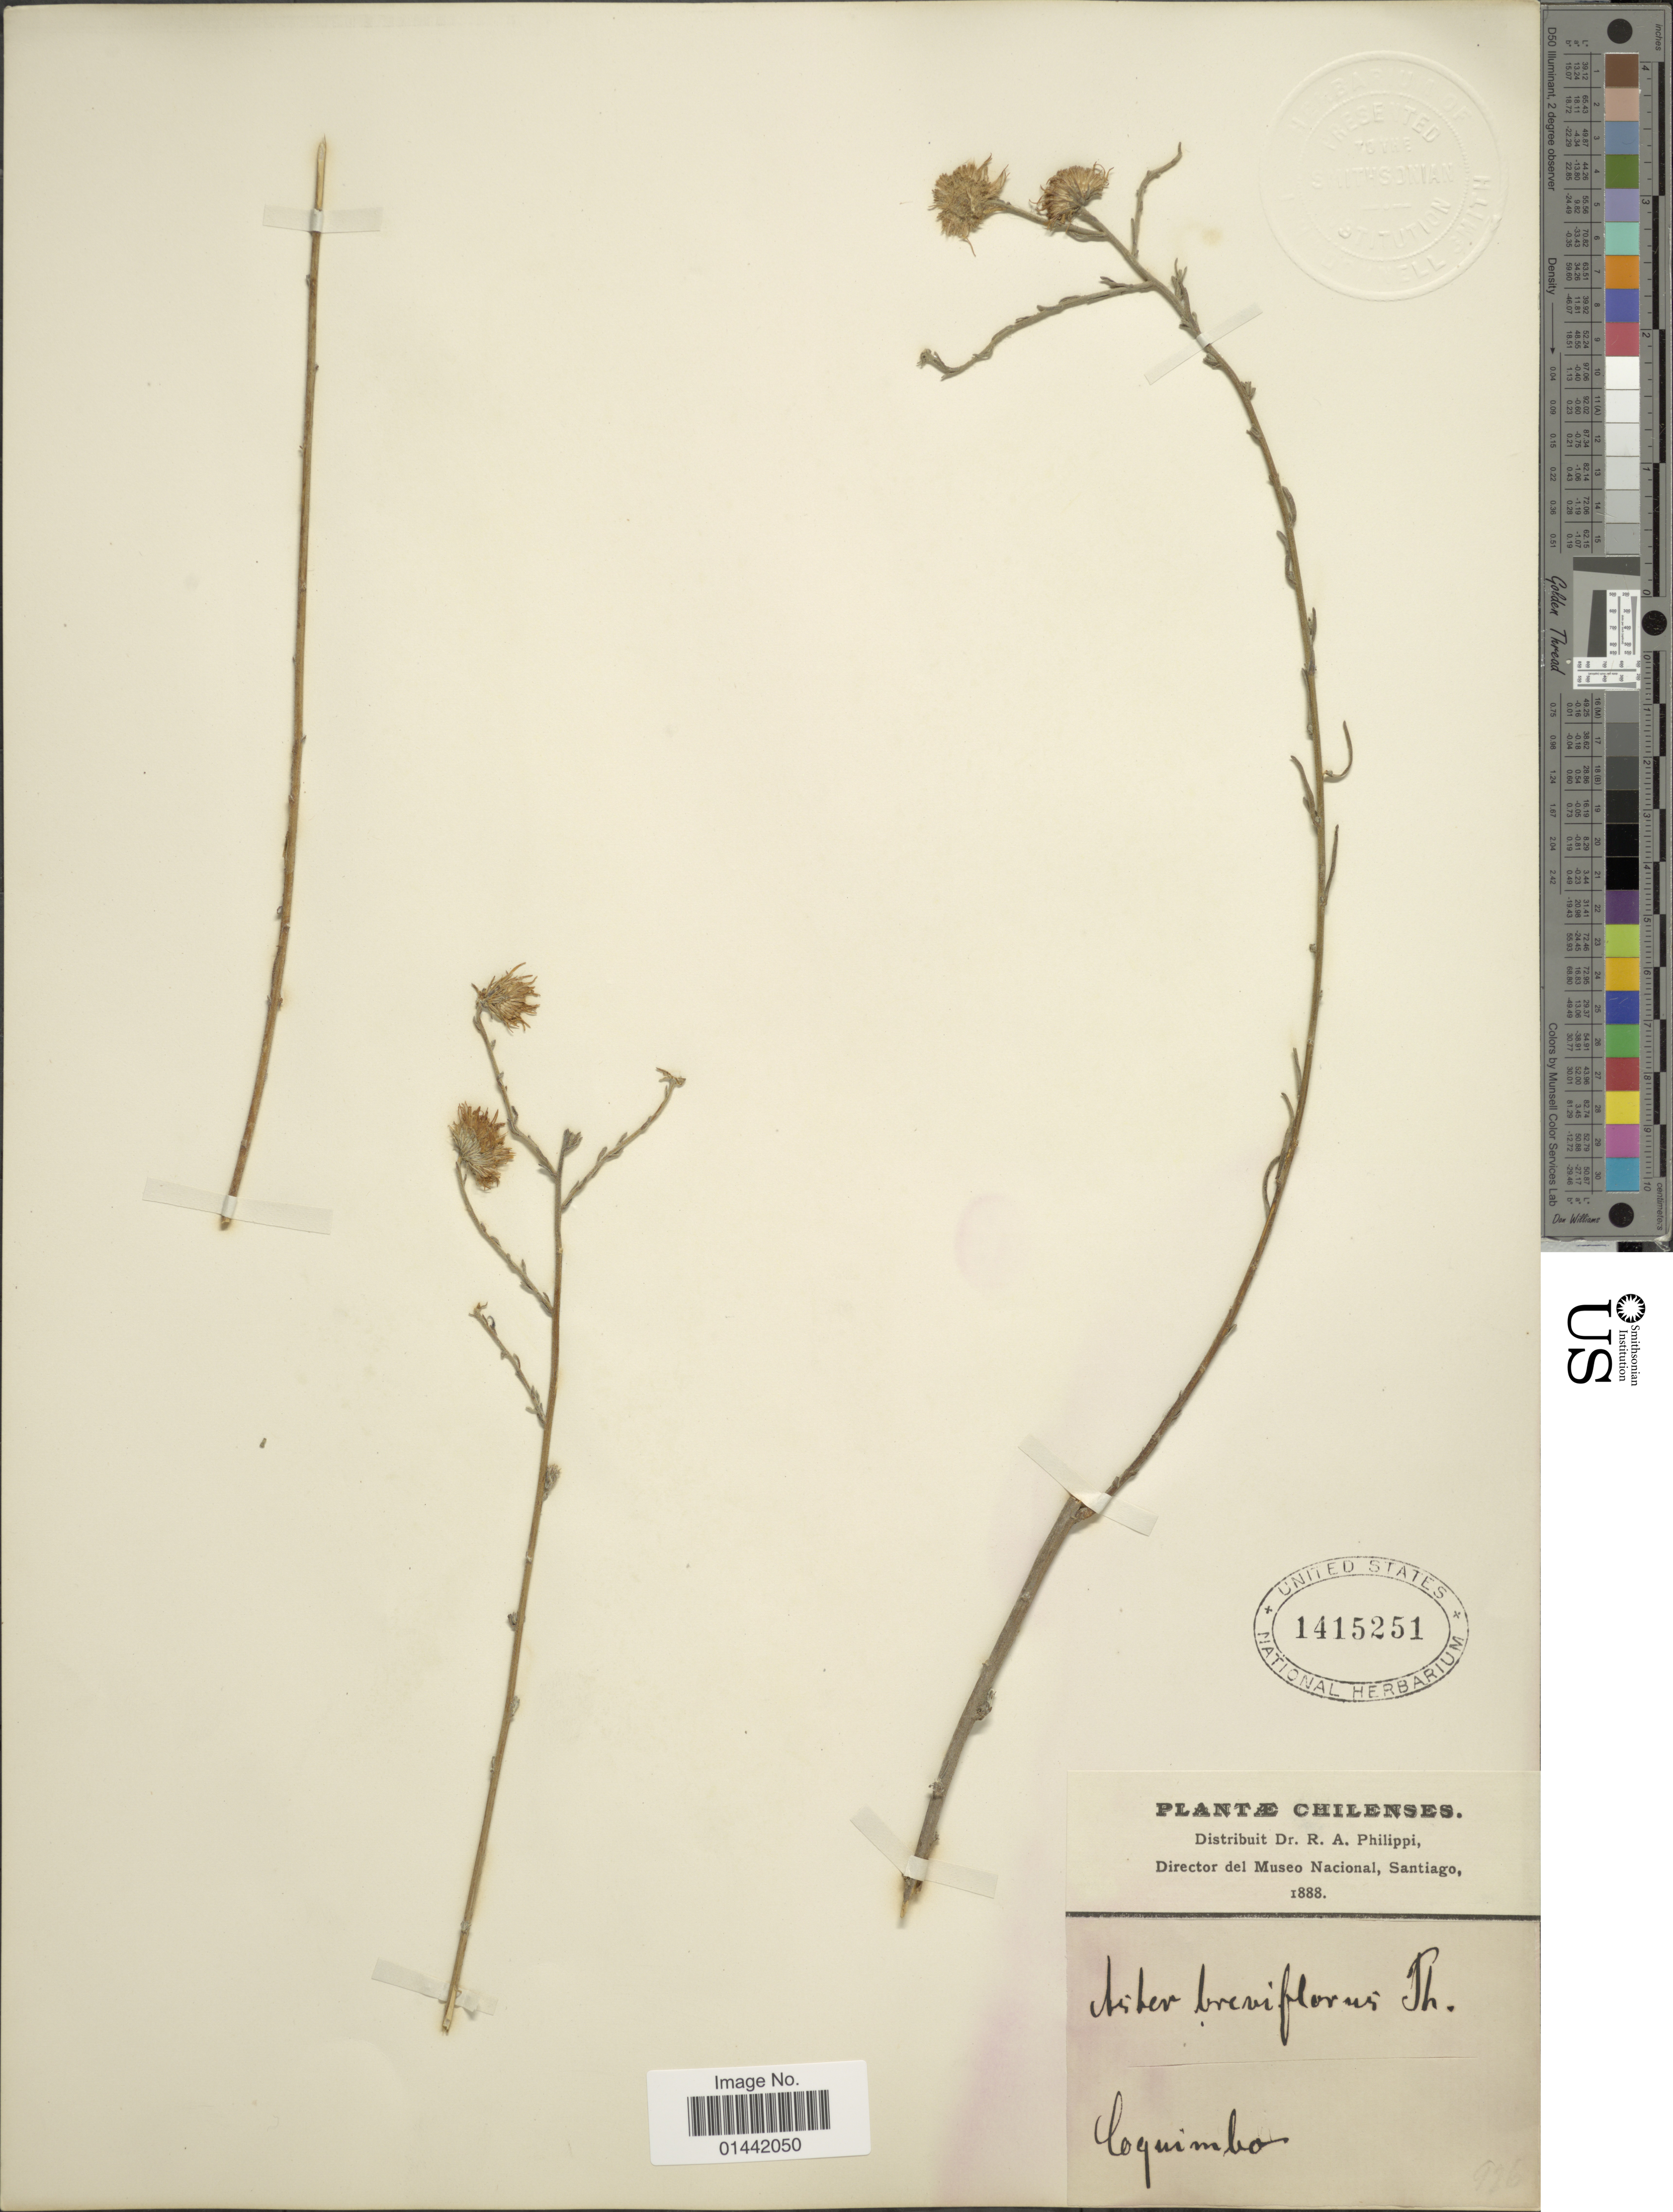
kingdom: Plantae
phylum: Tracheophyta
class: Magnoliopsida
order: Asterales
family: Asteraceae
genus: Erigeron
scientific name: Erigeron fasciculatus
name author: Colla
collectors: R. A. Philippi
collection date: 1888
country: Chile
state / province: Coquimbo (IV)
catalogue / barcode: US 1415251